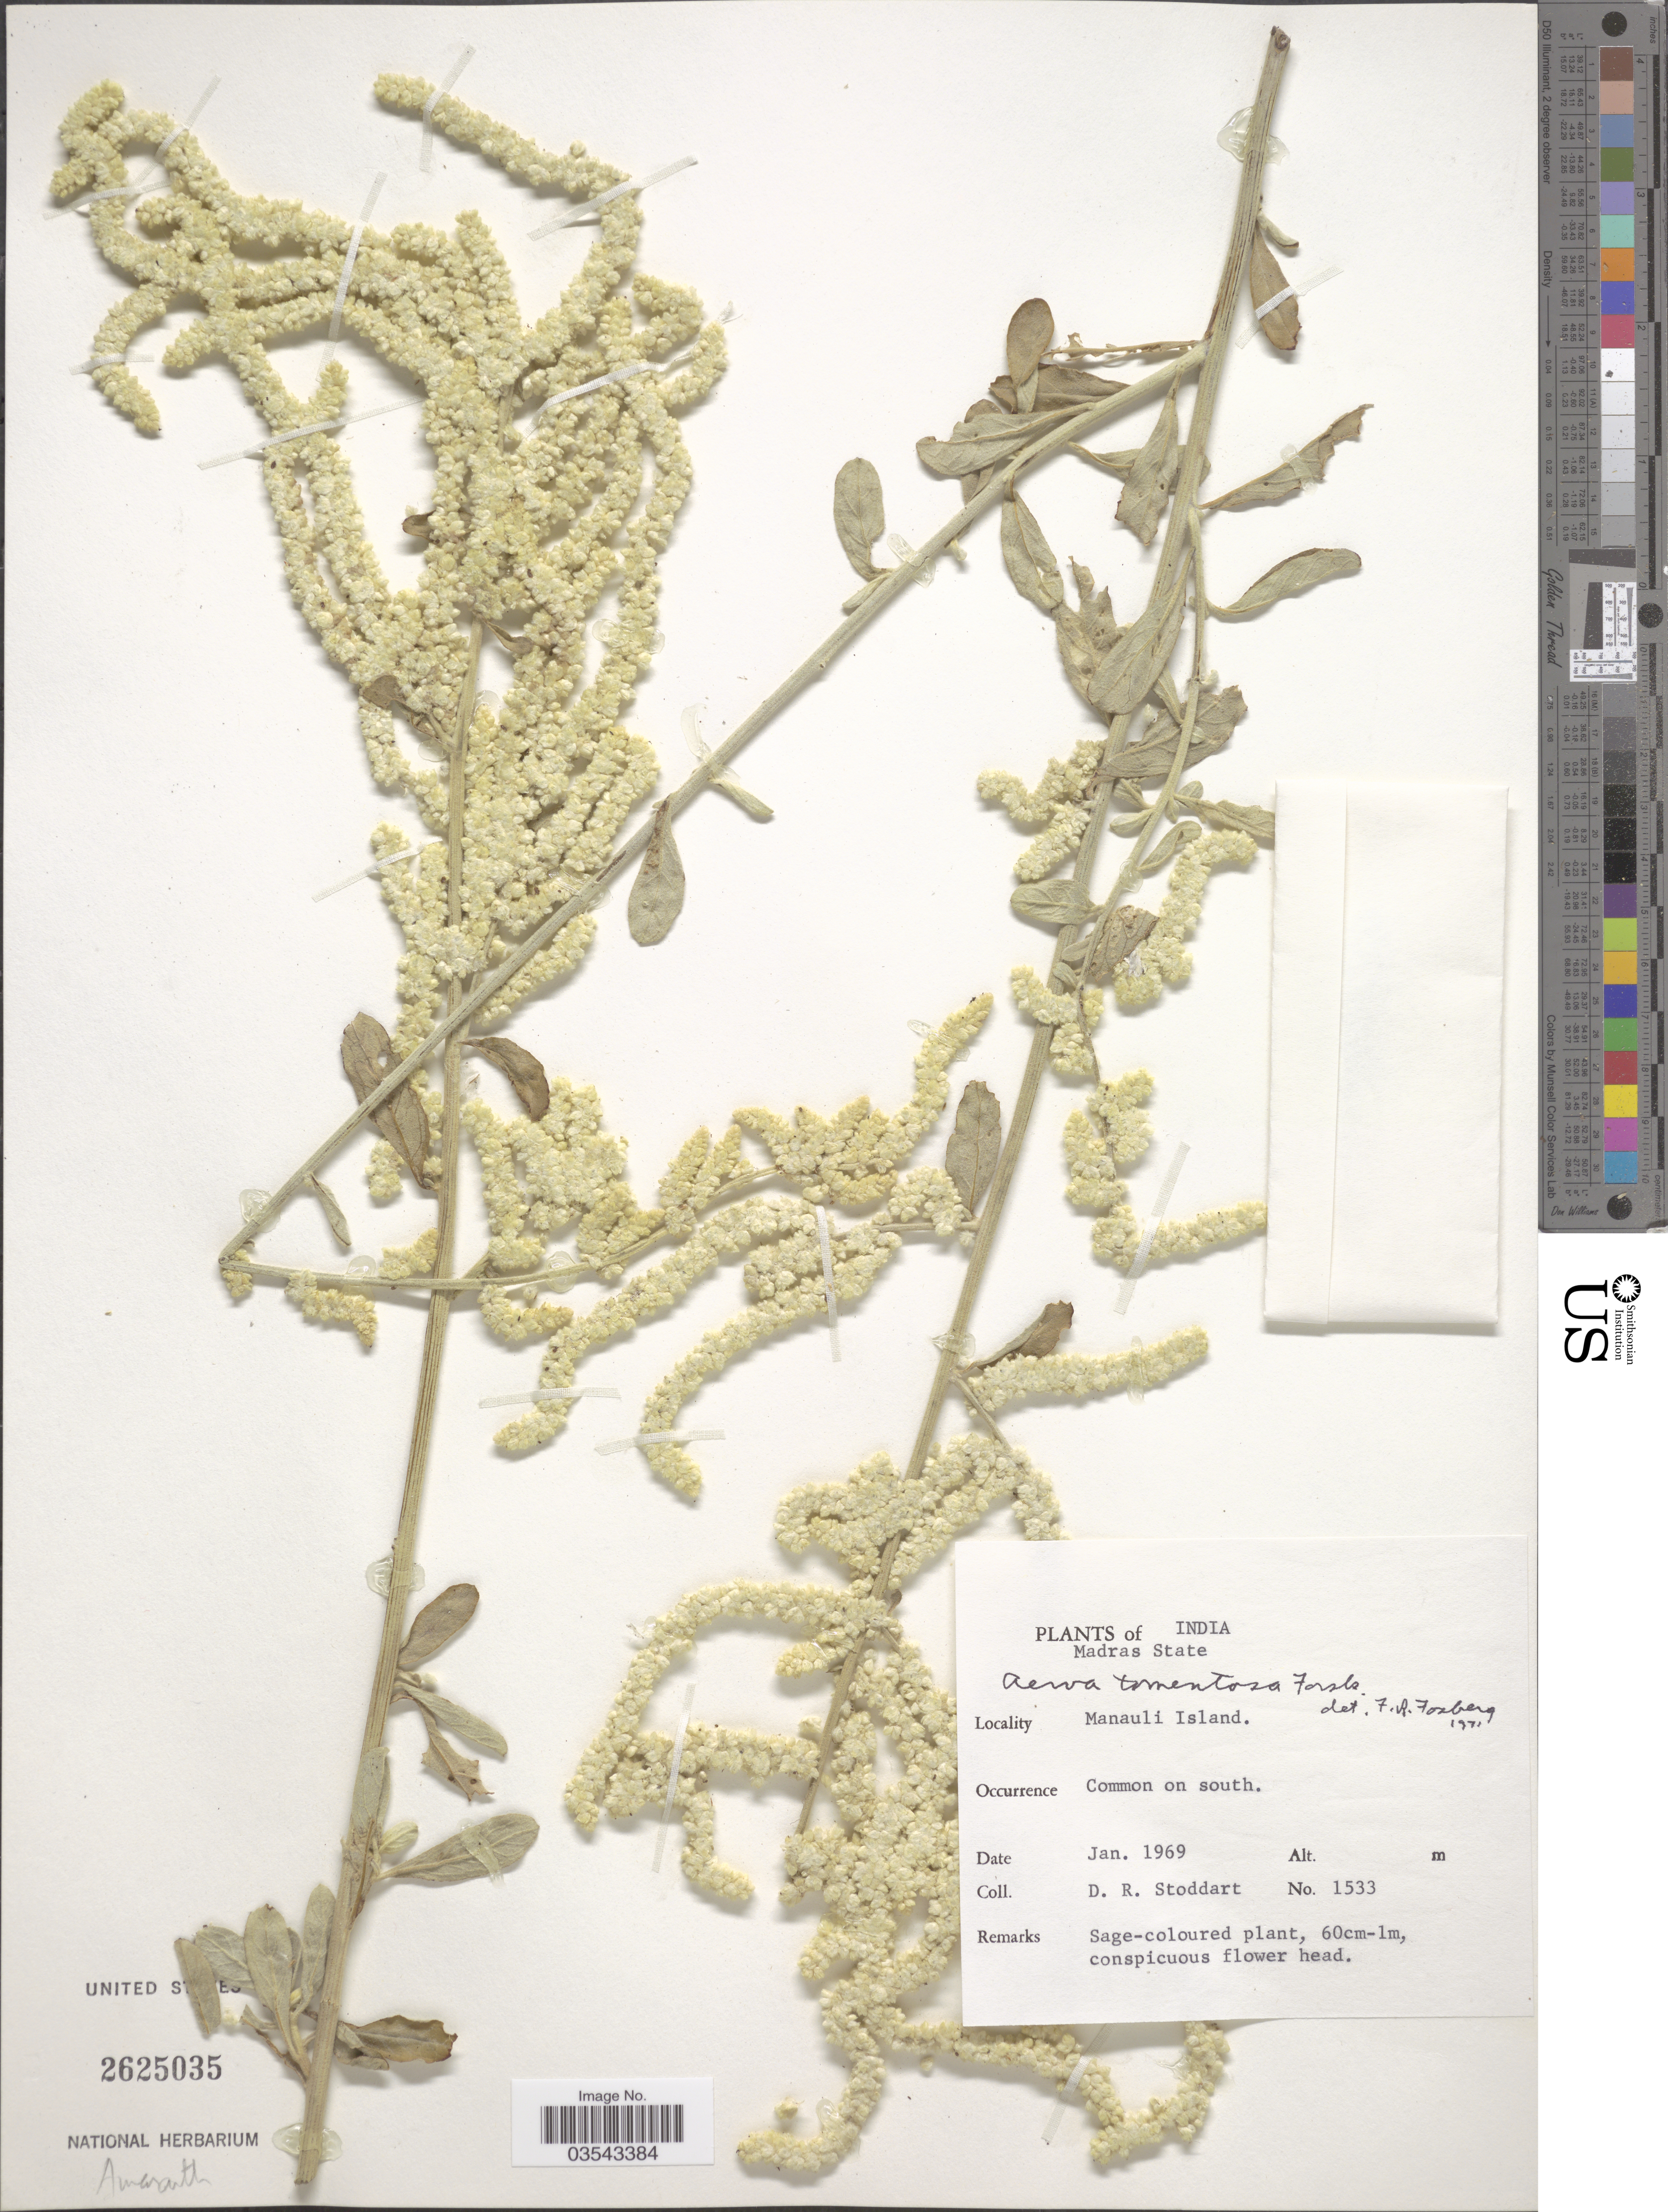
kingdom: Plantae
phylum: Tracheophyta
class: Magnoliopsida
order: Caryophyllales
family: Amaranthaceae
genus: Aerva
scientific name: Aerva javanica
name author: (Burm. f.) Juss. ex Schult.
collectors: D. R. Stoddart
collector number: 1533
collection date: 1969-01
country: India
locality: Madras State. Manauli Island.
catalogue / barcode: US 2625035